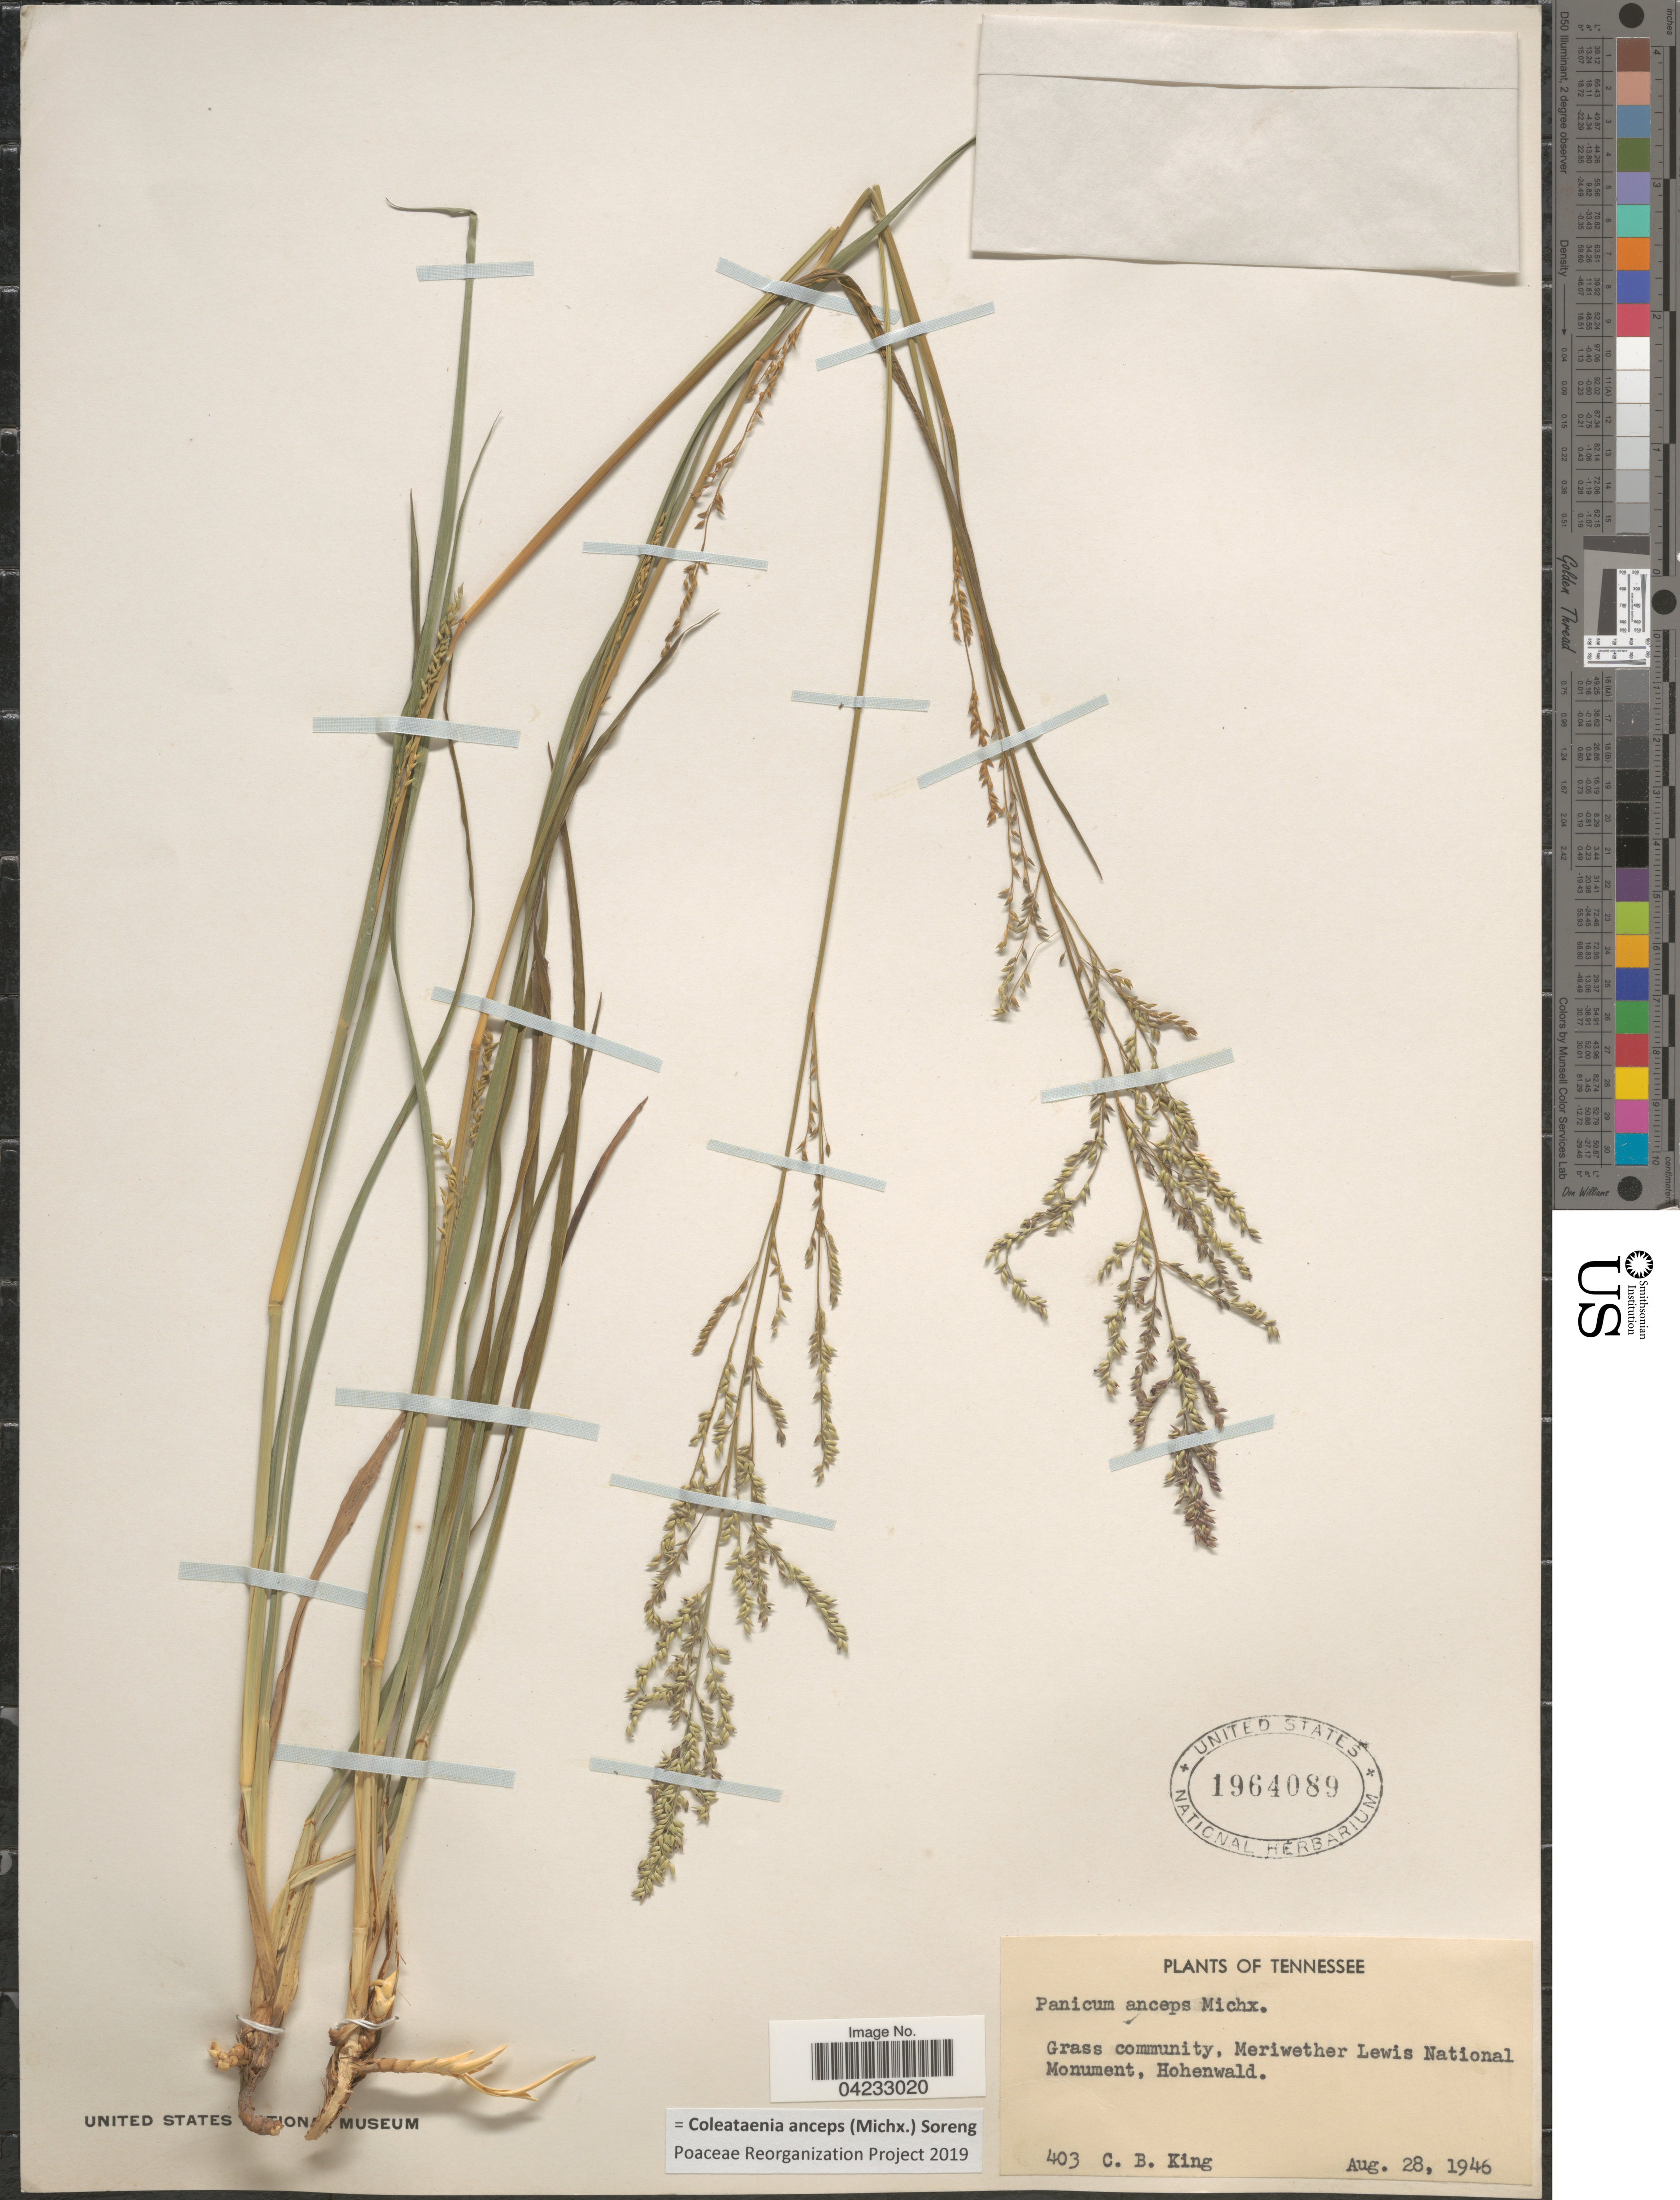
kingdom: Plantae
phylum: Tracheophyta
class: Liliopsida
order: Poales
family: Poaceae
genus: Coleataenia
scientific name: Coleataenia anceps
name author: (Michx.) Soreng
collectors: C. King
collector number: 403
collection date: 1946-08-28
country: United States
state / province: Tennessee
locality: Grass community,. Meriwether Lewis National Monument, Hohenwald.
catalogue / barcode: US 1964089